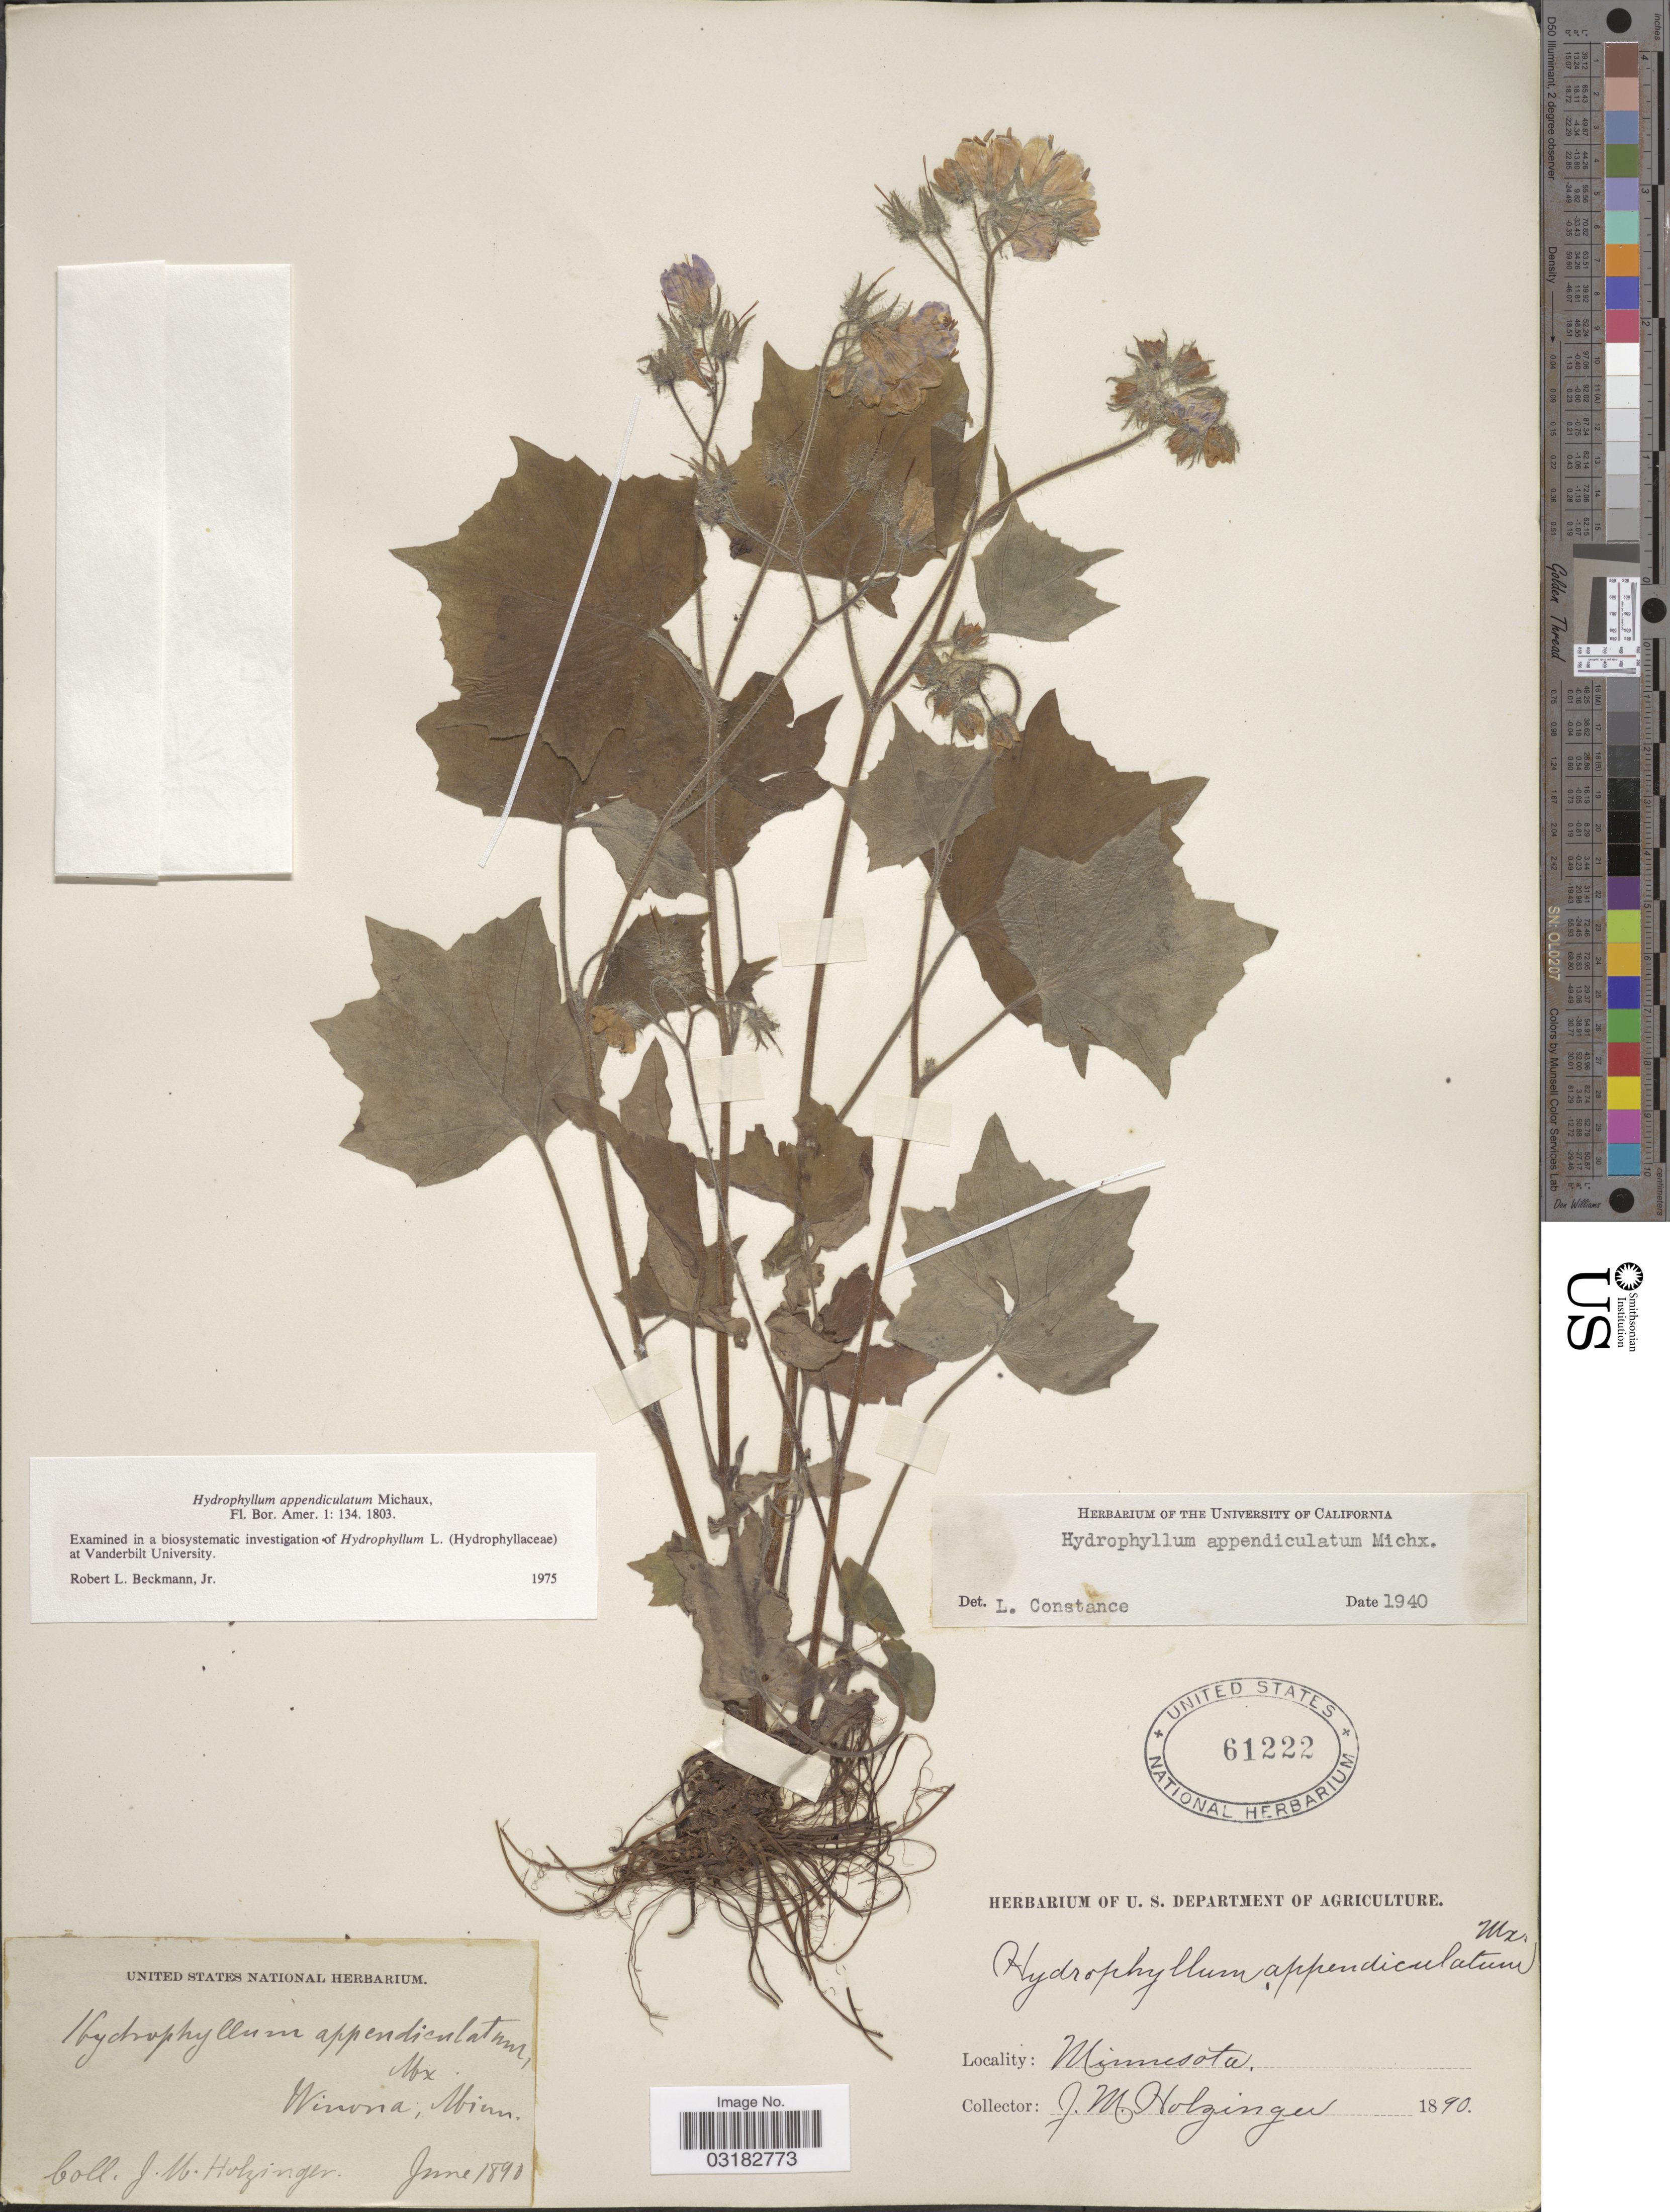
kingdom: Plantae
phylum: Tracheophyta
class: Magnoliopsida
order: Boraginales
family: Hydrophyllaceae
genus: Hydrophyllum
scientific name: Hydrophyllum appendiculatum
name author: Michx.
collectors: J. M. Holzinger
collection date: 1890-06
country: United States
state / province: Minnesota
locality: Winona.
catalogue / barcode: US 61222